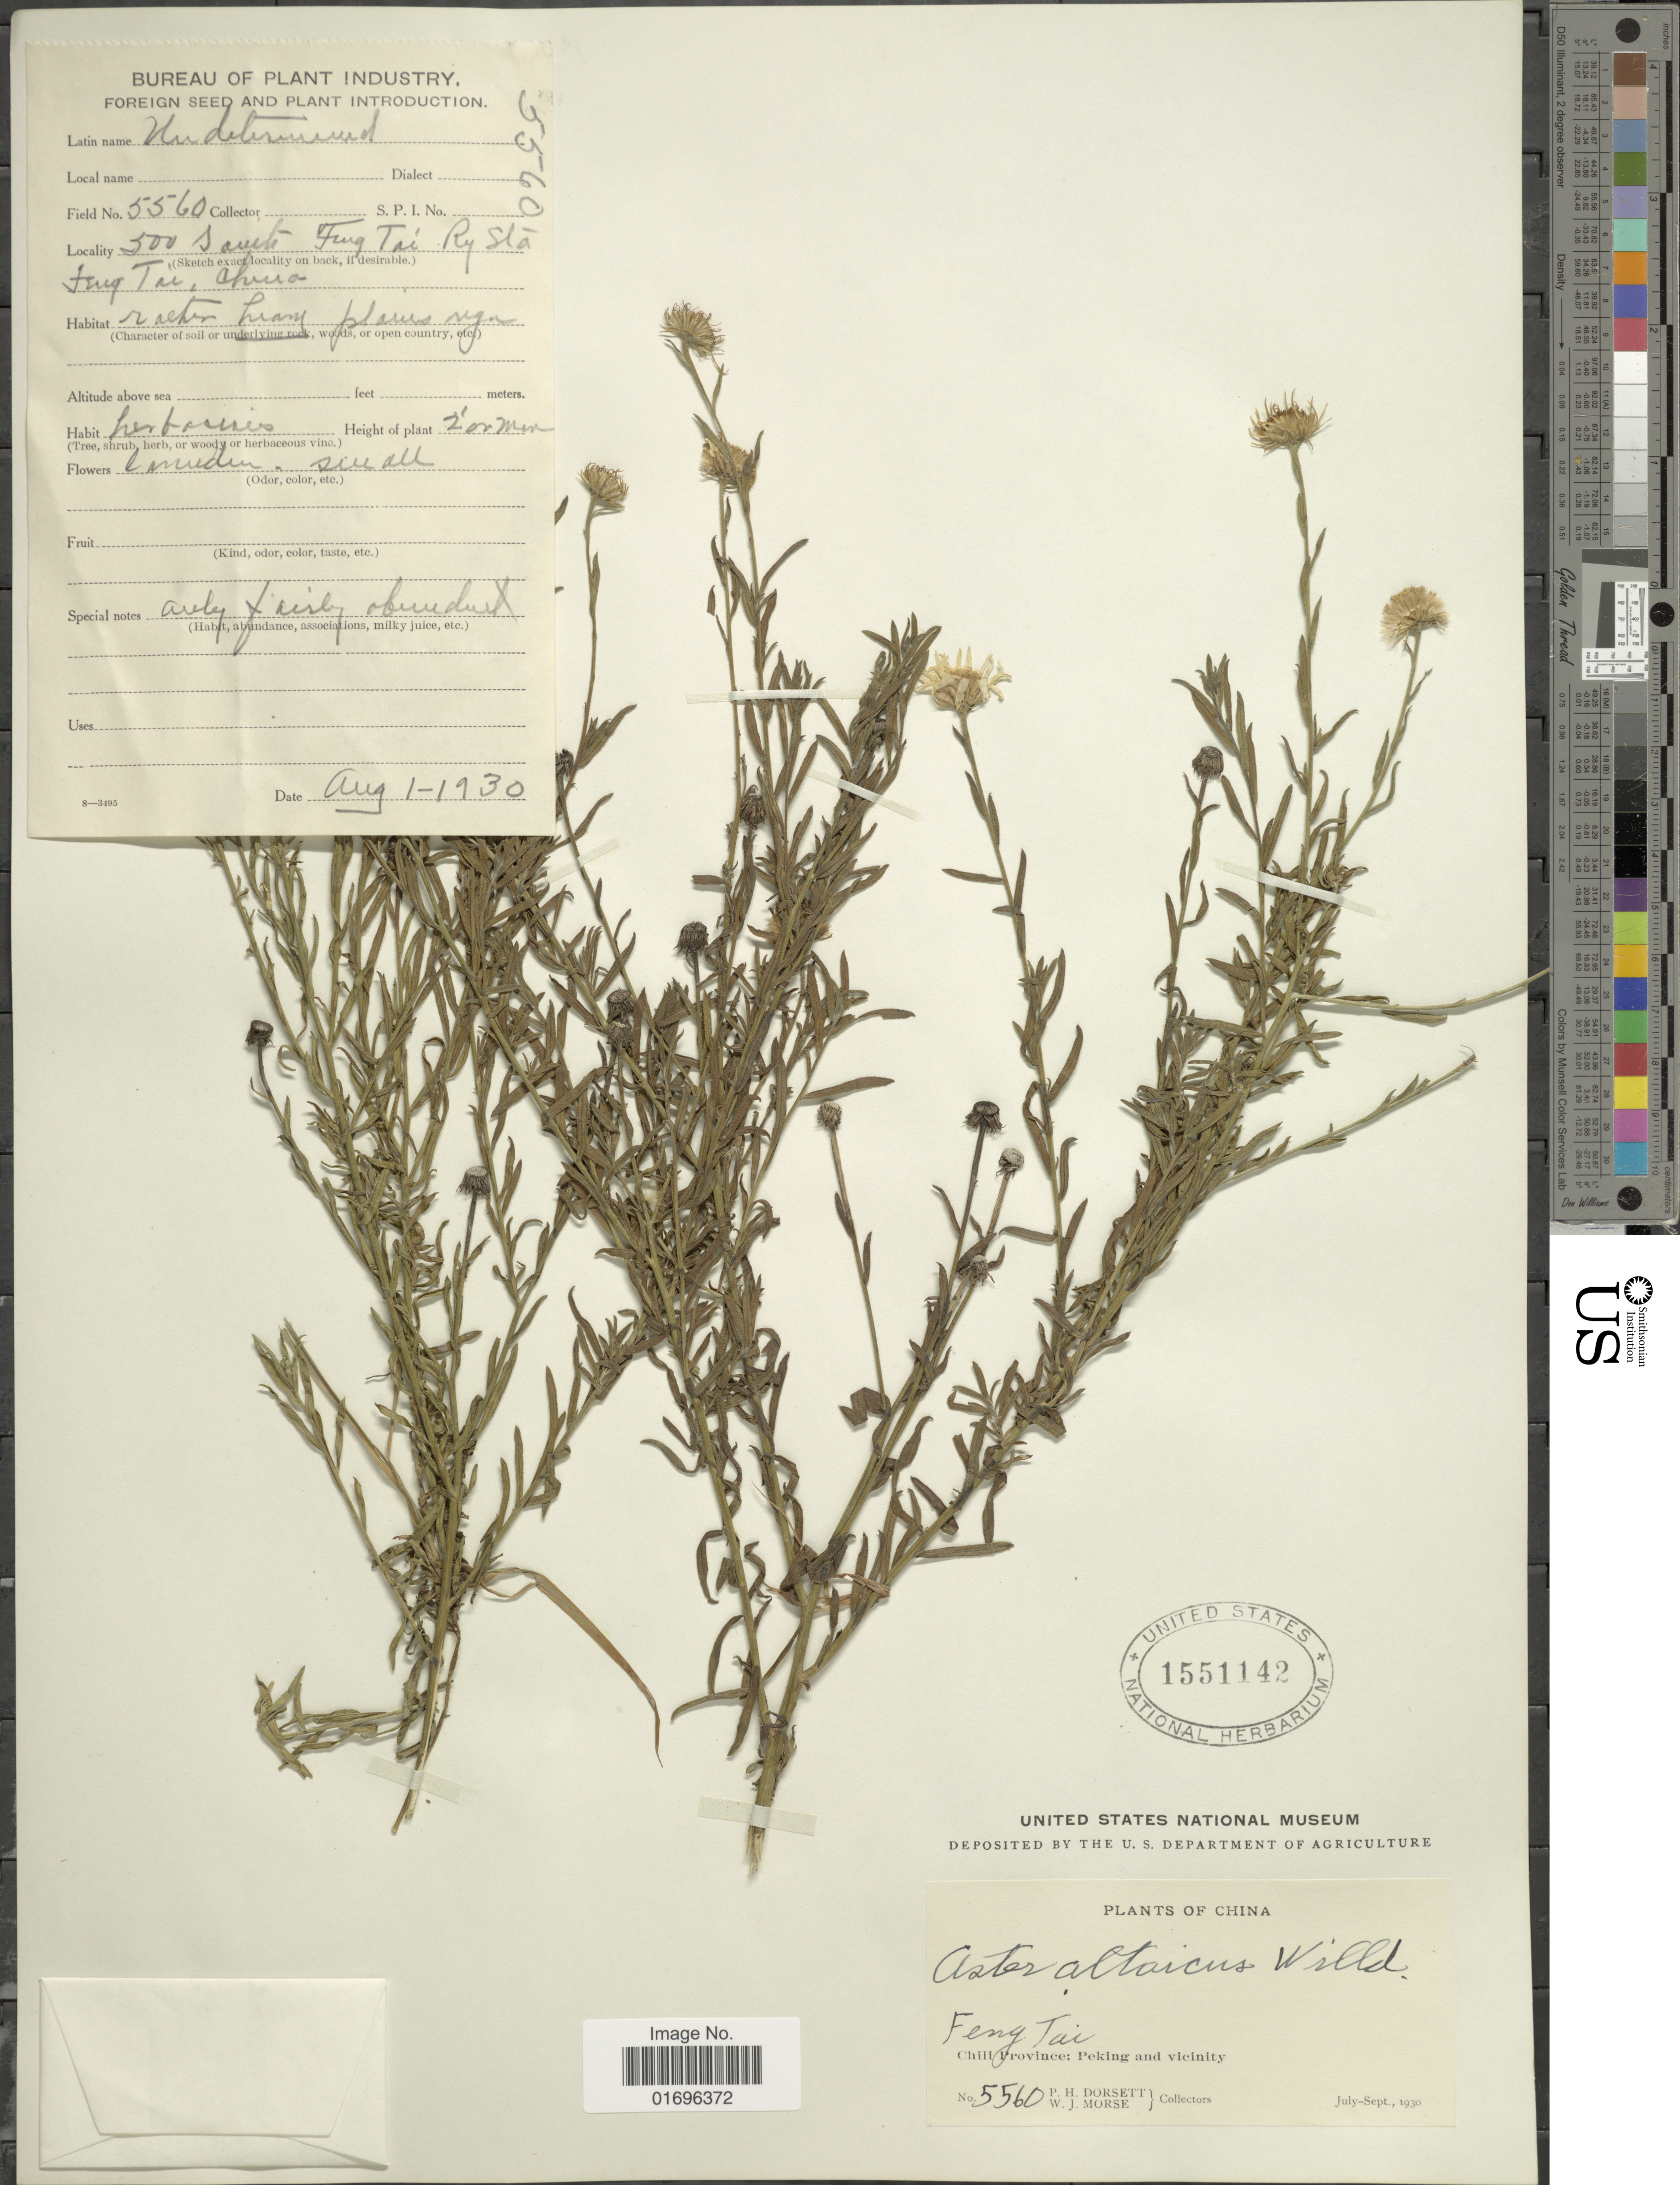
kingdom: Plantae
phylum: Tracheophyta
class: Magnoliopsida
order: Asterales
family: Asteraceae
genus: Aster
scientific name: Aster altaicus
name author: Willd.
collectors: P. H. Dorsett & W. J. Morse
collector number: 5560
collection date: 1930-08-01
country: China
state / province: Beijing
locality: Feng Tai. Chili Province: Peking and vicinity.500 south Feng Tai Ry Sta. Feng Tai, China. [interpreted]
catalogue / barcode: US 1551142